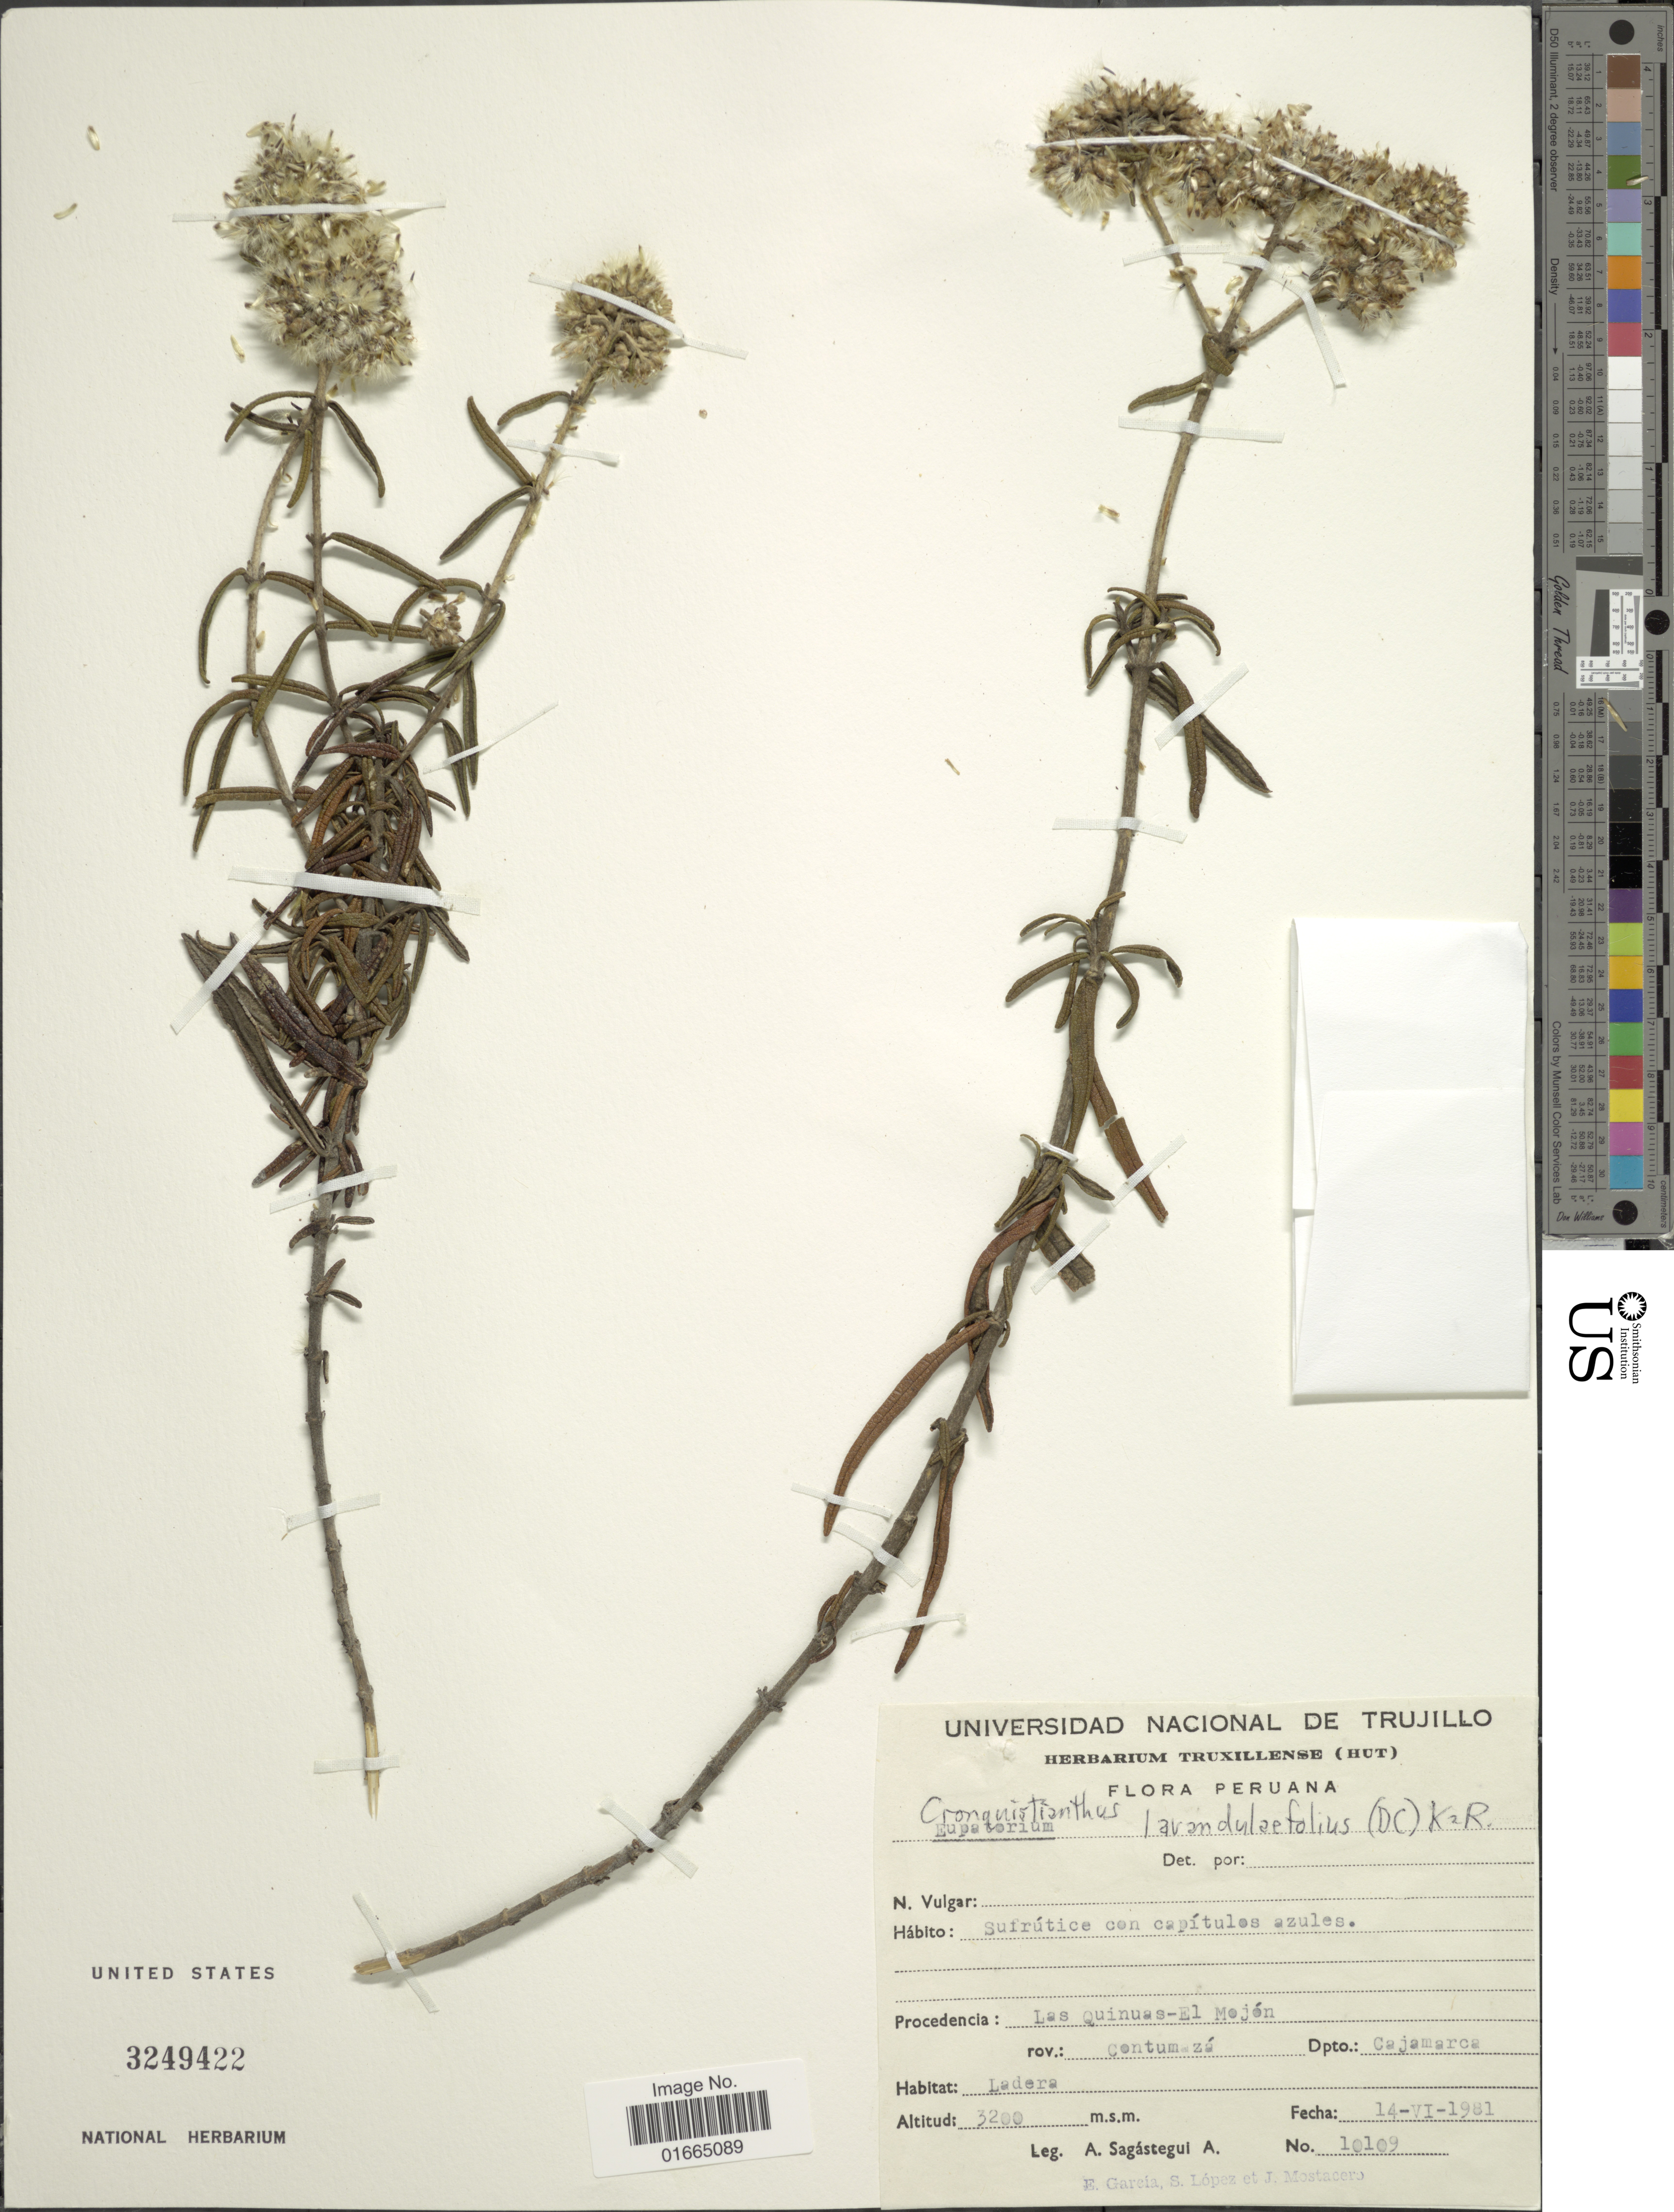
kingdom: Plantae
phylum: Tracheophyta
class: Magnoliopsida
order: Asterales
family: Asteraceae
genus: Cronquistianthus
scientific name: Cronquistianthus lavandulaefolius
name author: (DC.) R.M. King & H. Rob.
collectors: A. Sagástegui A., E. Garcia & J. Mostacero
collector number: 10109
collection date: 1981-06-14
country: Peru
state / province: Cajamarca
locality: Las Quinuas-El Mojón. Prov.: Contumazá. Dpto.: Cajamarca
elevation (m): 3200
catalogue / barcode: US 3249422